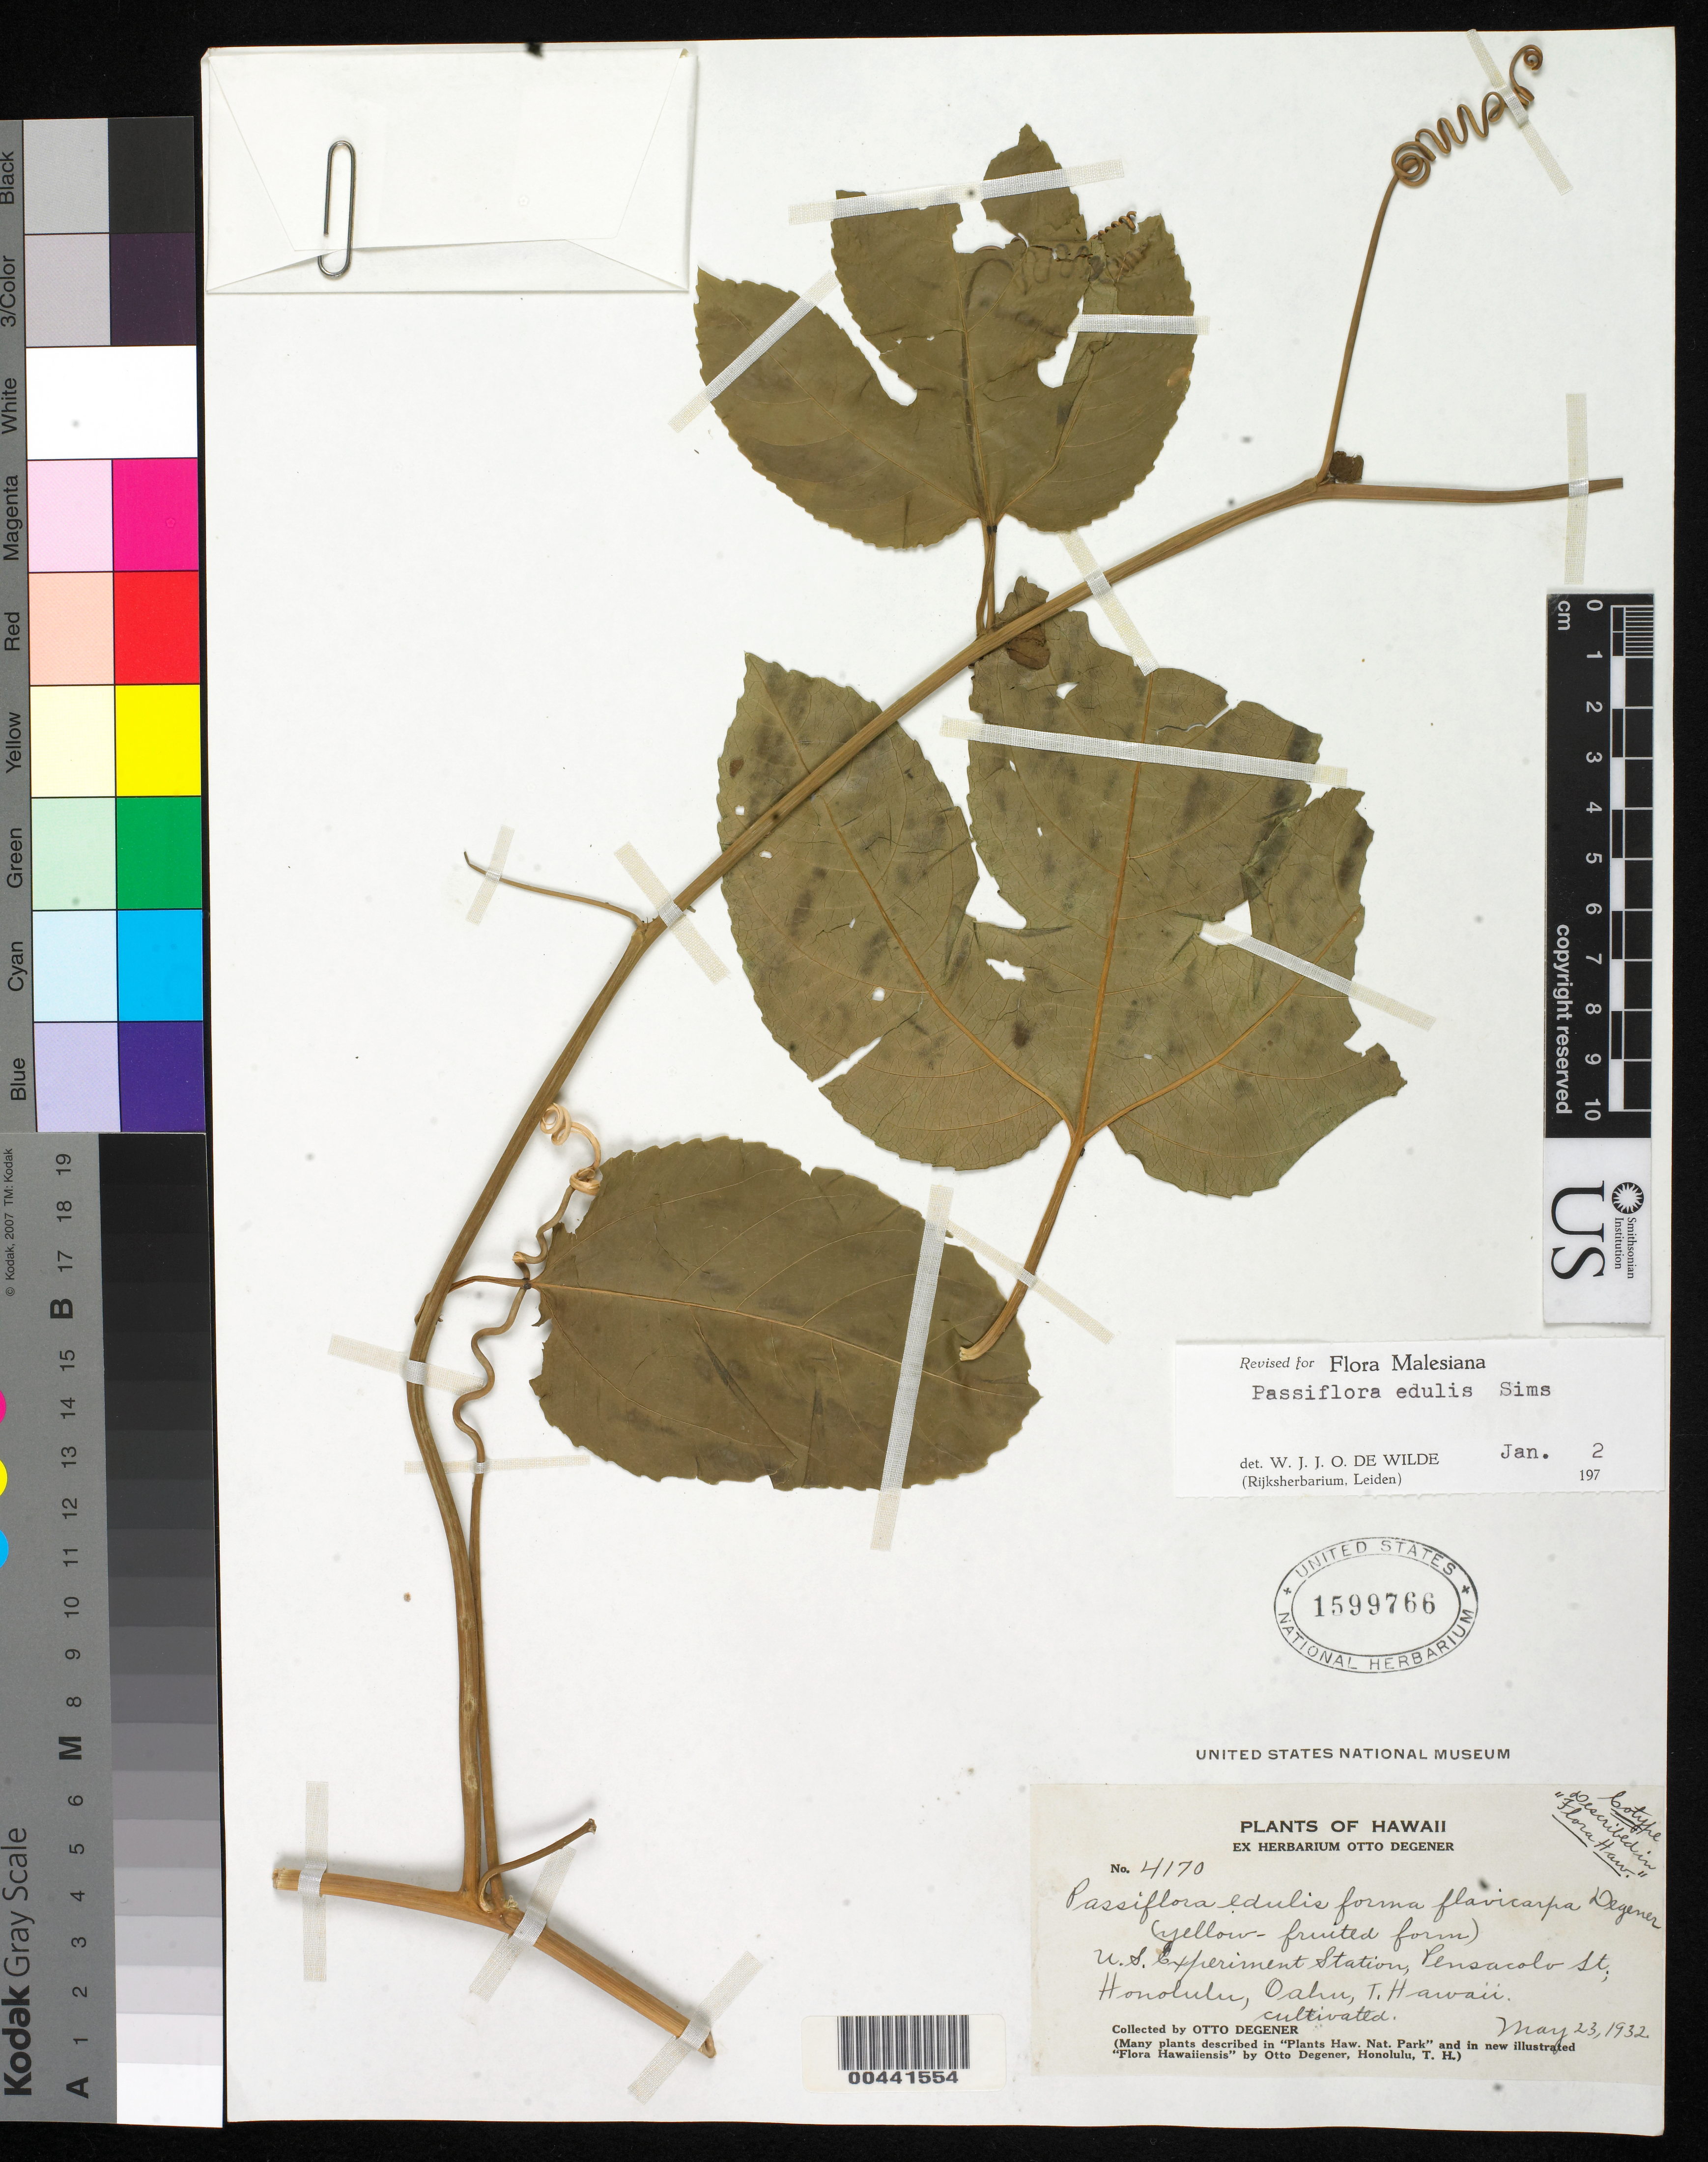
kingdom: Plantae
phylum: Tracheophyta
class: Magnoliopsida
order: Malpighiales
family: Passifloraceae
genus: Passiflora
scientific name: Passiflora edulis f. flavicarpa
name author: O. Deg. in O. Deg.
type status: Isotype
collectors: O. Degener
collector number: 4170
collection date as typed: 23 May 1932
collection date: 1932-05-23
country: United States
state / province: Hawaii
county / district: Honolulu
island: Oahu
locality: U.S. Experiment Station, Pensacola St., Honolulu, Oahu, T. Hawaii. Cultivated.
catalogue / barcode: US 1599766